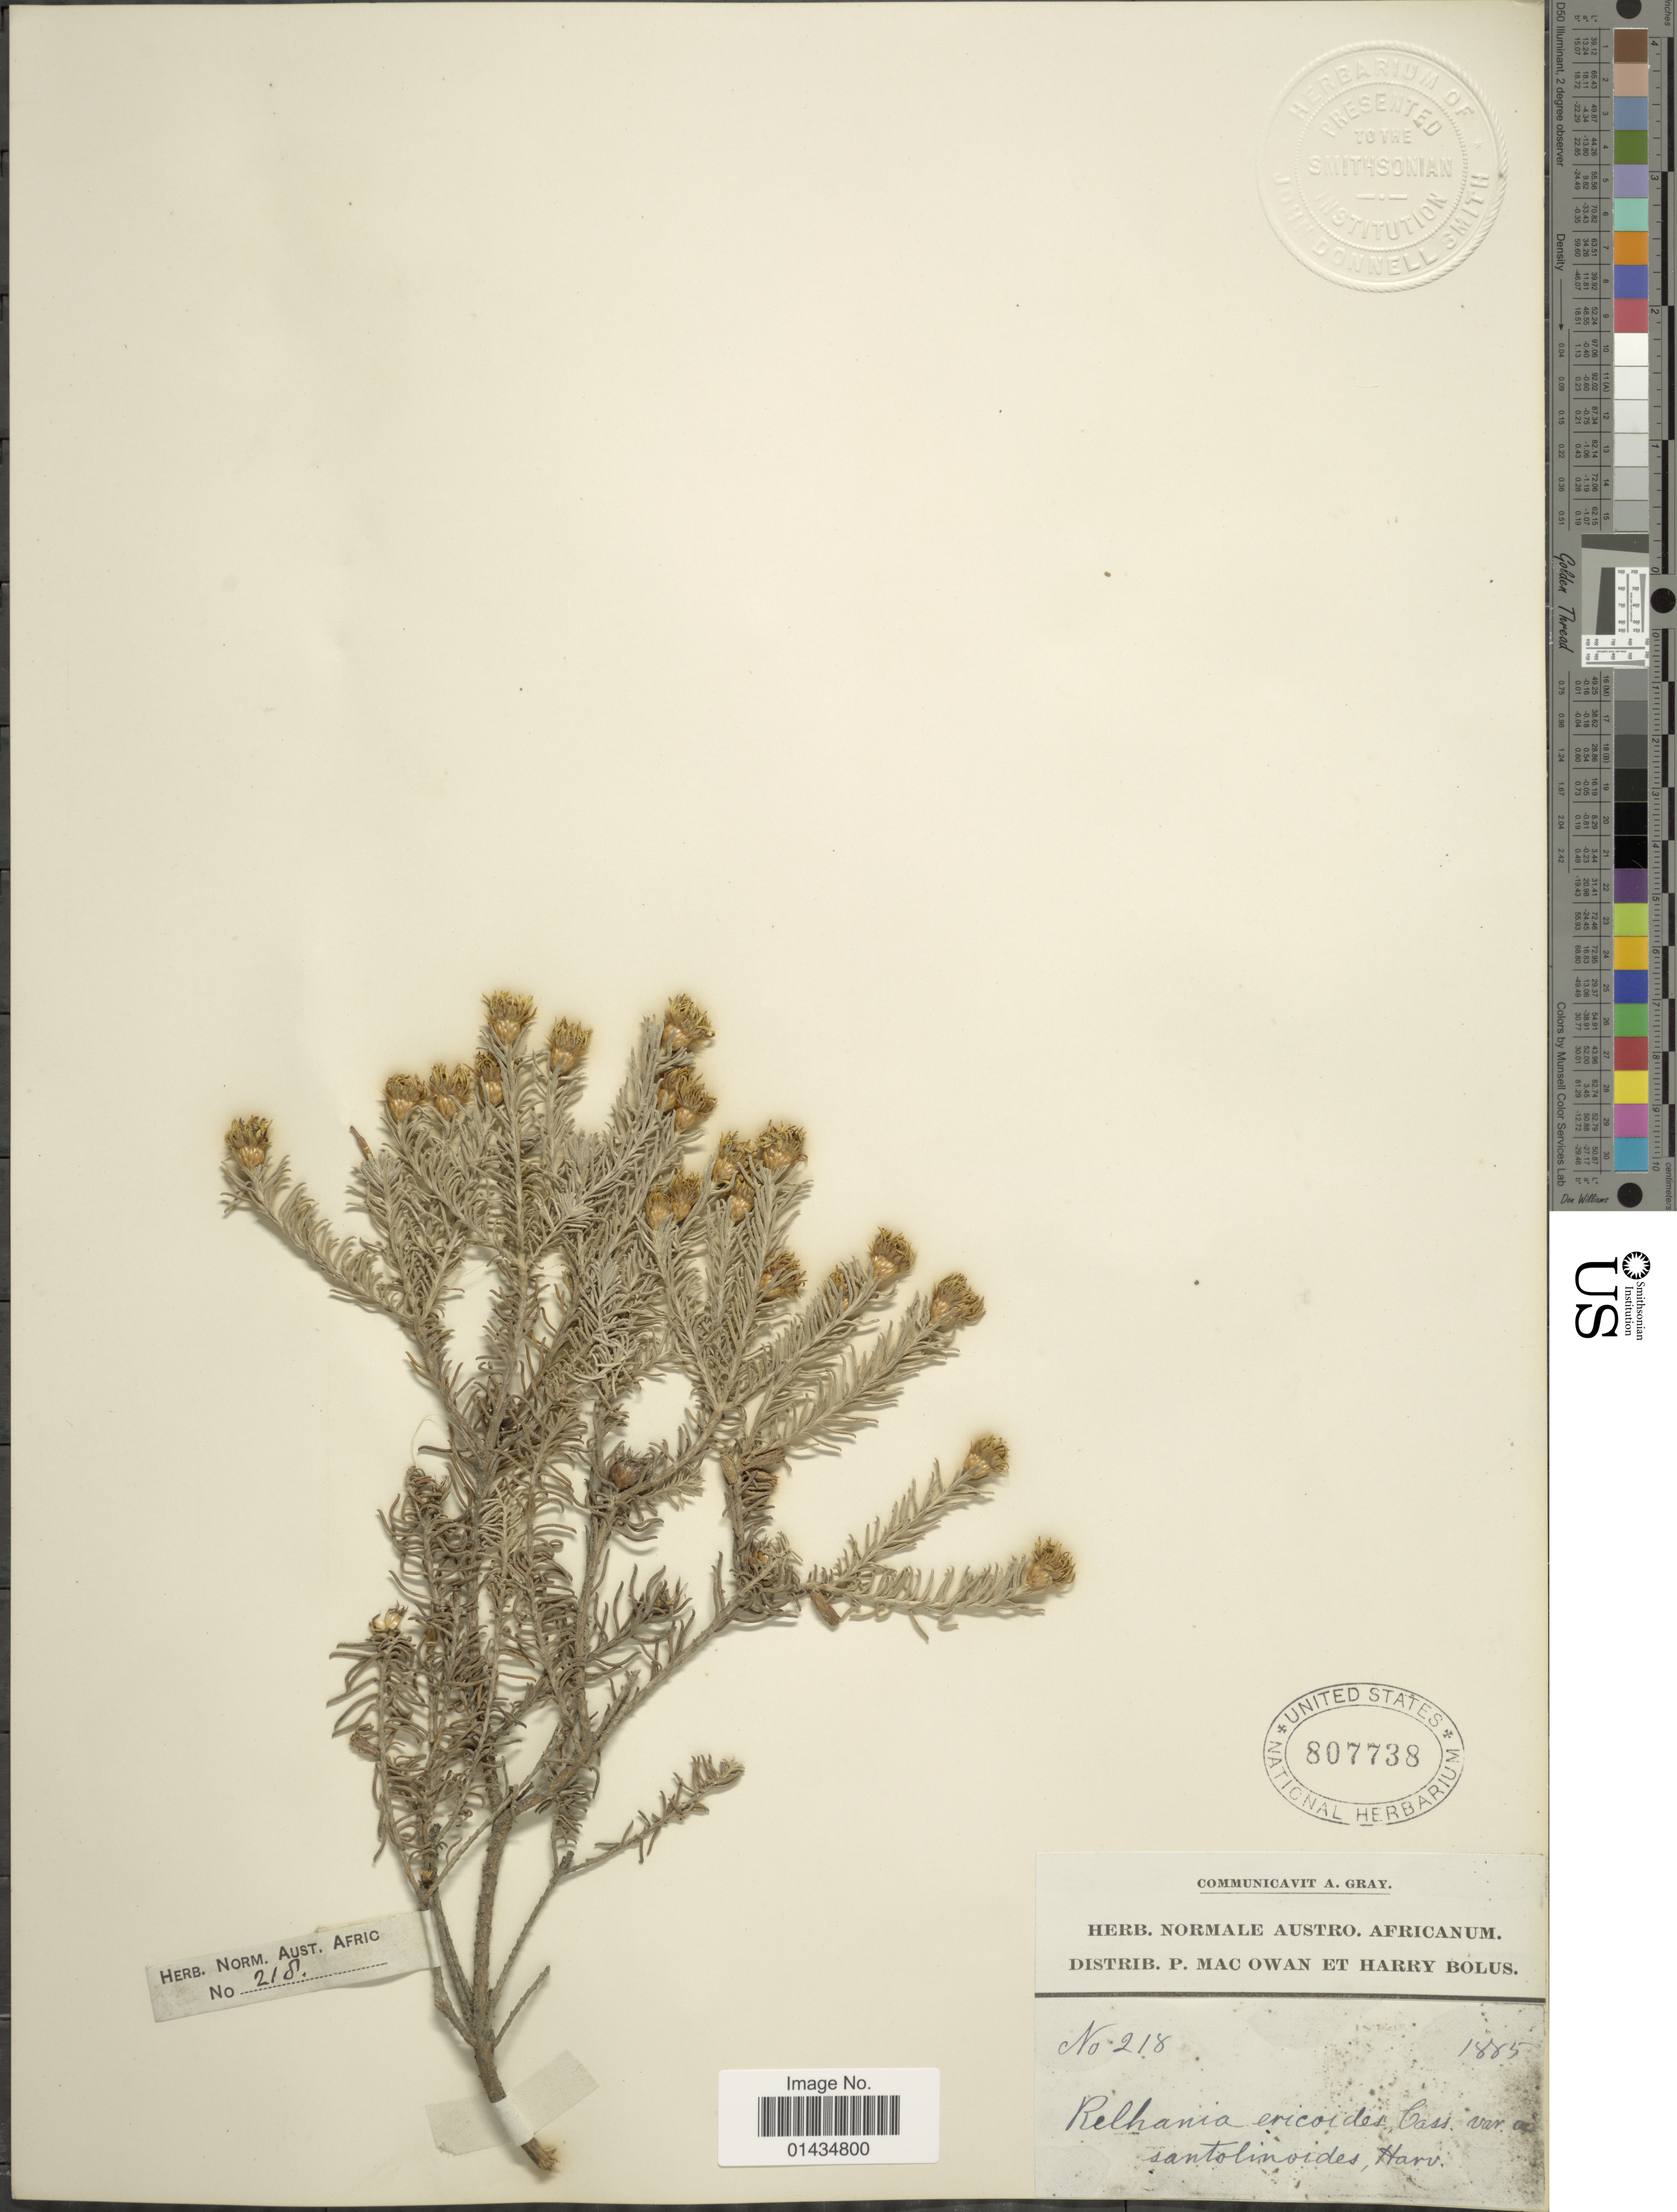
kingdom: Plantae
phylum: Tracheophyta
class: Magnoliopsida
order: Asterales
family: Asteraceae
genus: Relhania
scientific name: Relhania fruticosa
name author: (L.) K. Bremer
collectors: P. MacOwan & H. Bolus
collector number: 218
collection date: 1885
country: South Africa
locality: Santolinoides, Harv. [unsure placement] [interpreted]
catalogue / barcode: US 807738